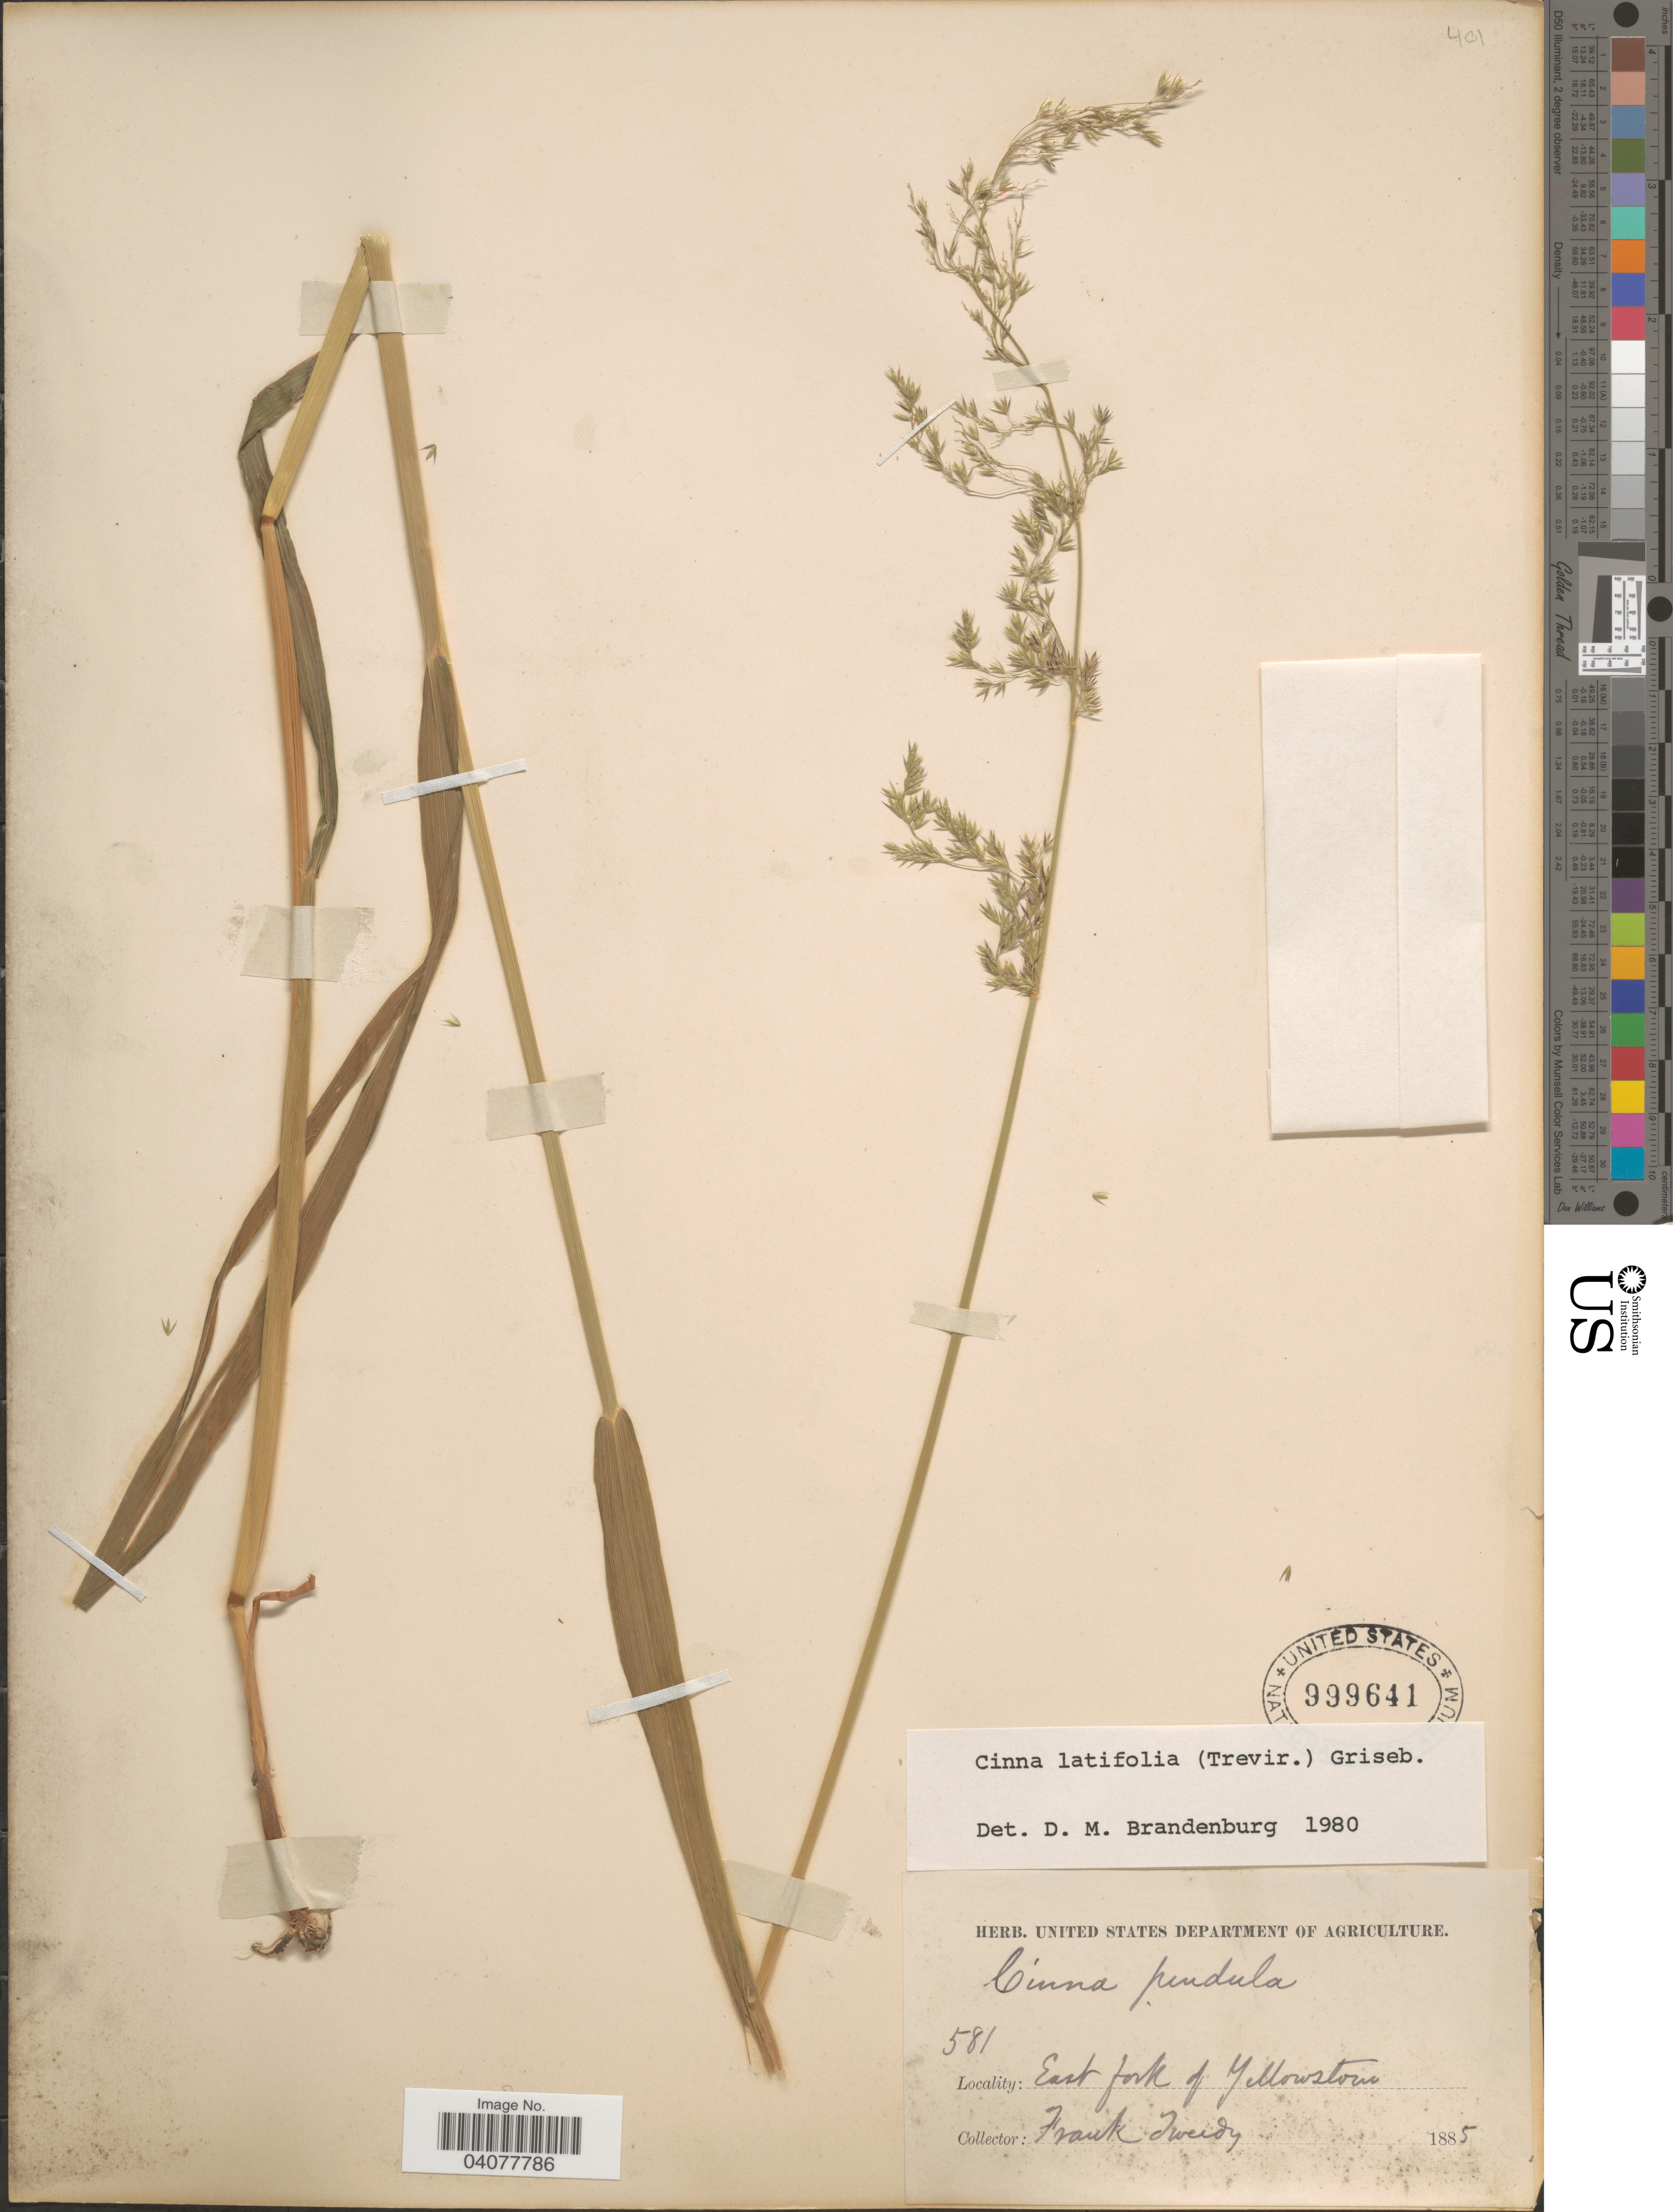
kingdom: Plantae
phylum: Tracheophyta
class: Liliopsida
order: Poales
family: Poaceae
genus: Cinna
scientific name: Cinna latifolia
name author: (Trevir. ex Goeppert) Griseb.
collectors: F. Tweedy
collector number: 581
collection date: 1885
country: United States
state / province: Wyoming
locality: East Fork of Yellowstone.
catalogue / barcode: US 999641